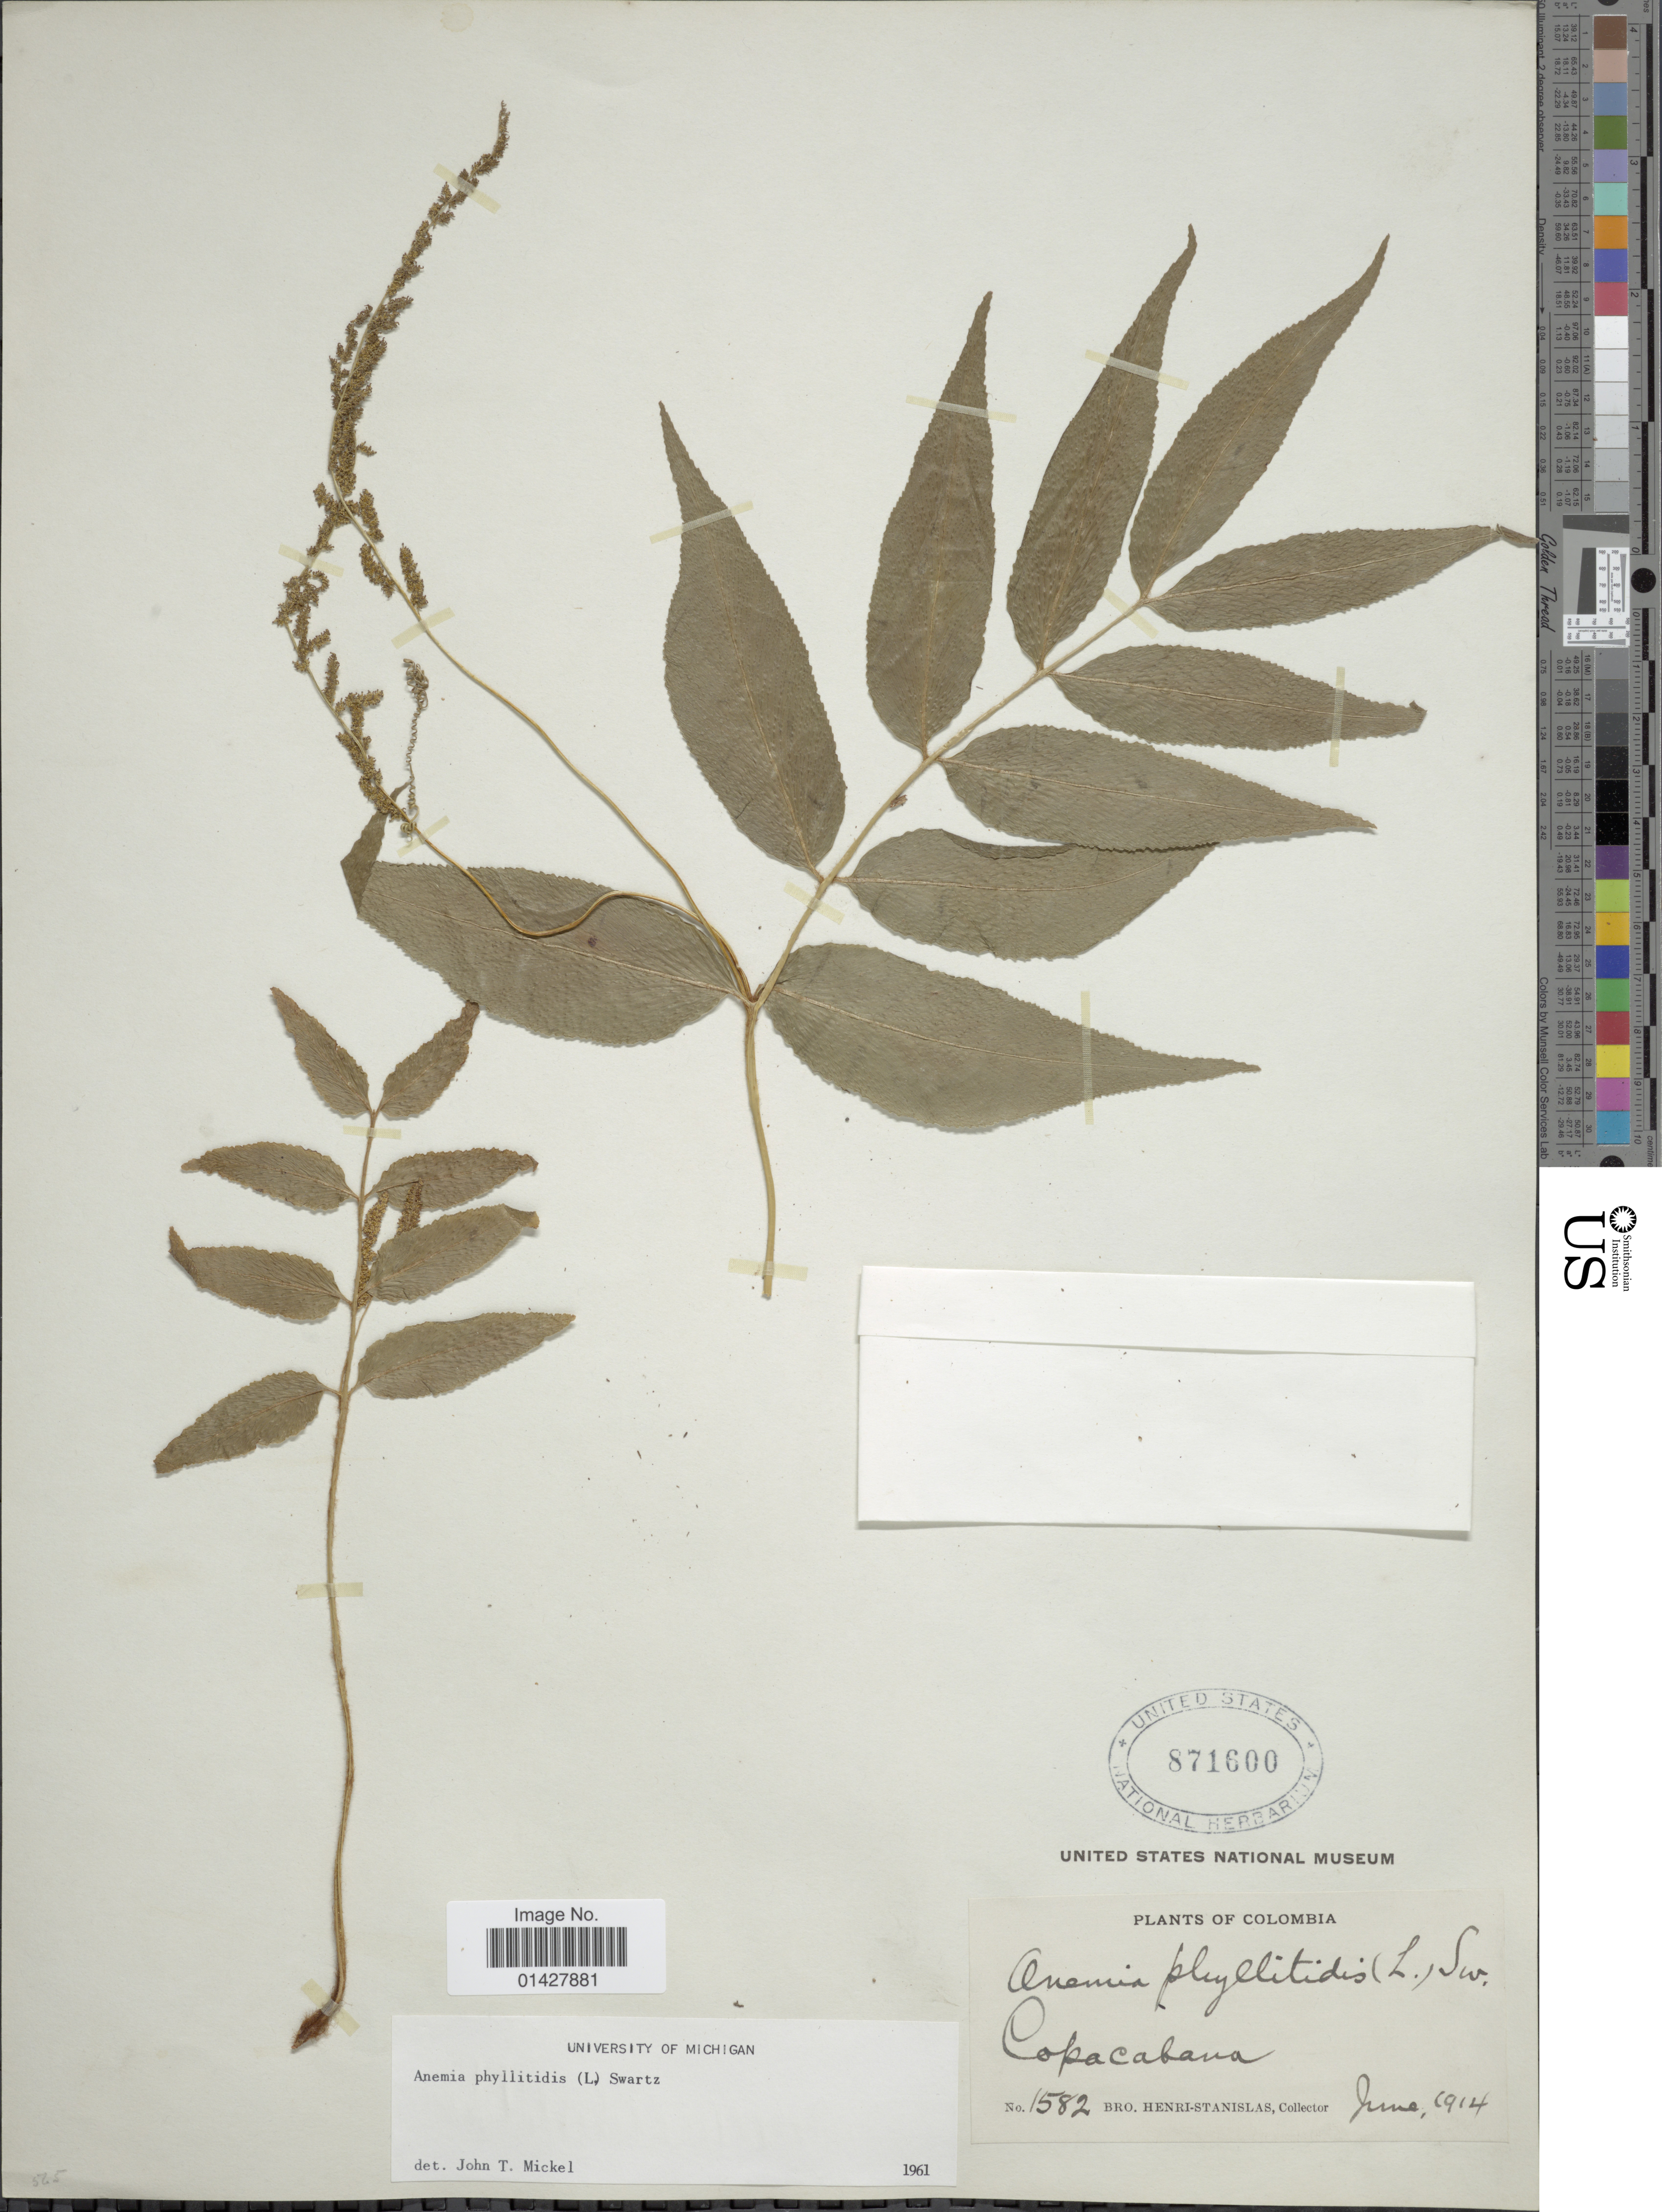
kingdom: Plantae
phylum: Tracheophyta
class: Polypodiopsida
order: Schizaeales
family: Anemiaceae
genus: Anemia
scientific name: Anemia phyllitidis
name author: (L.) Sw.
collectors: Henri-Stanislas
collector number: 1582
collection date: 1914-06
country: Colombia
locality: Copacabana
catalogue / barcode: US 871600